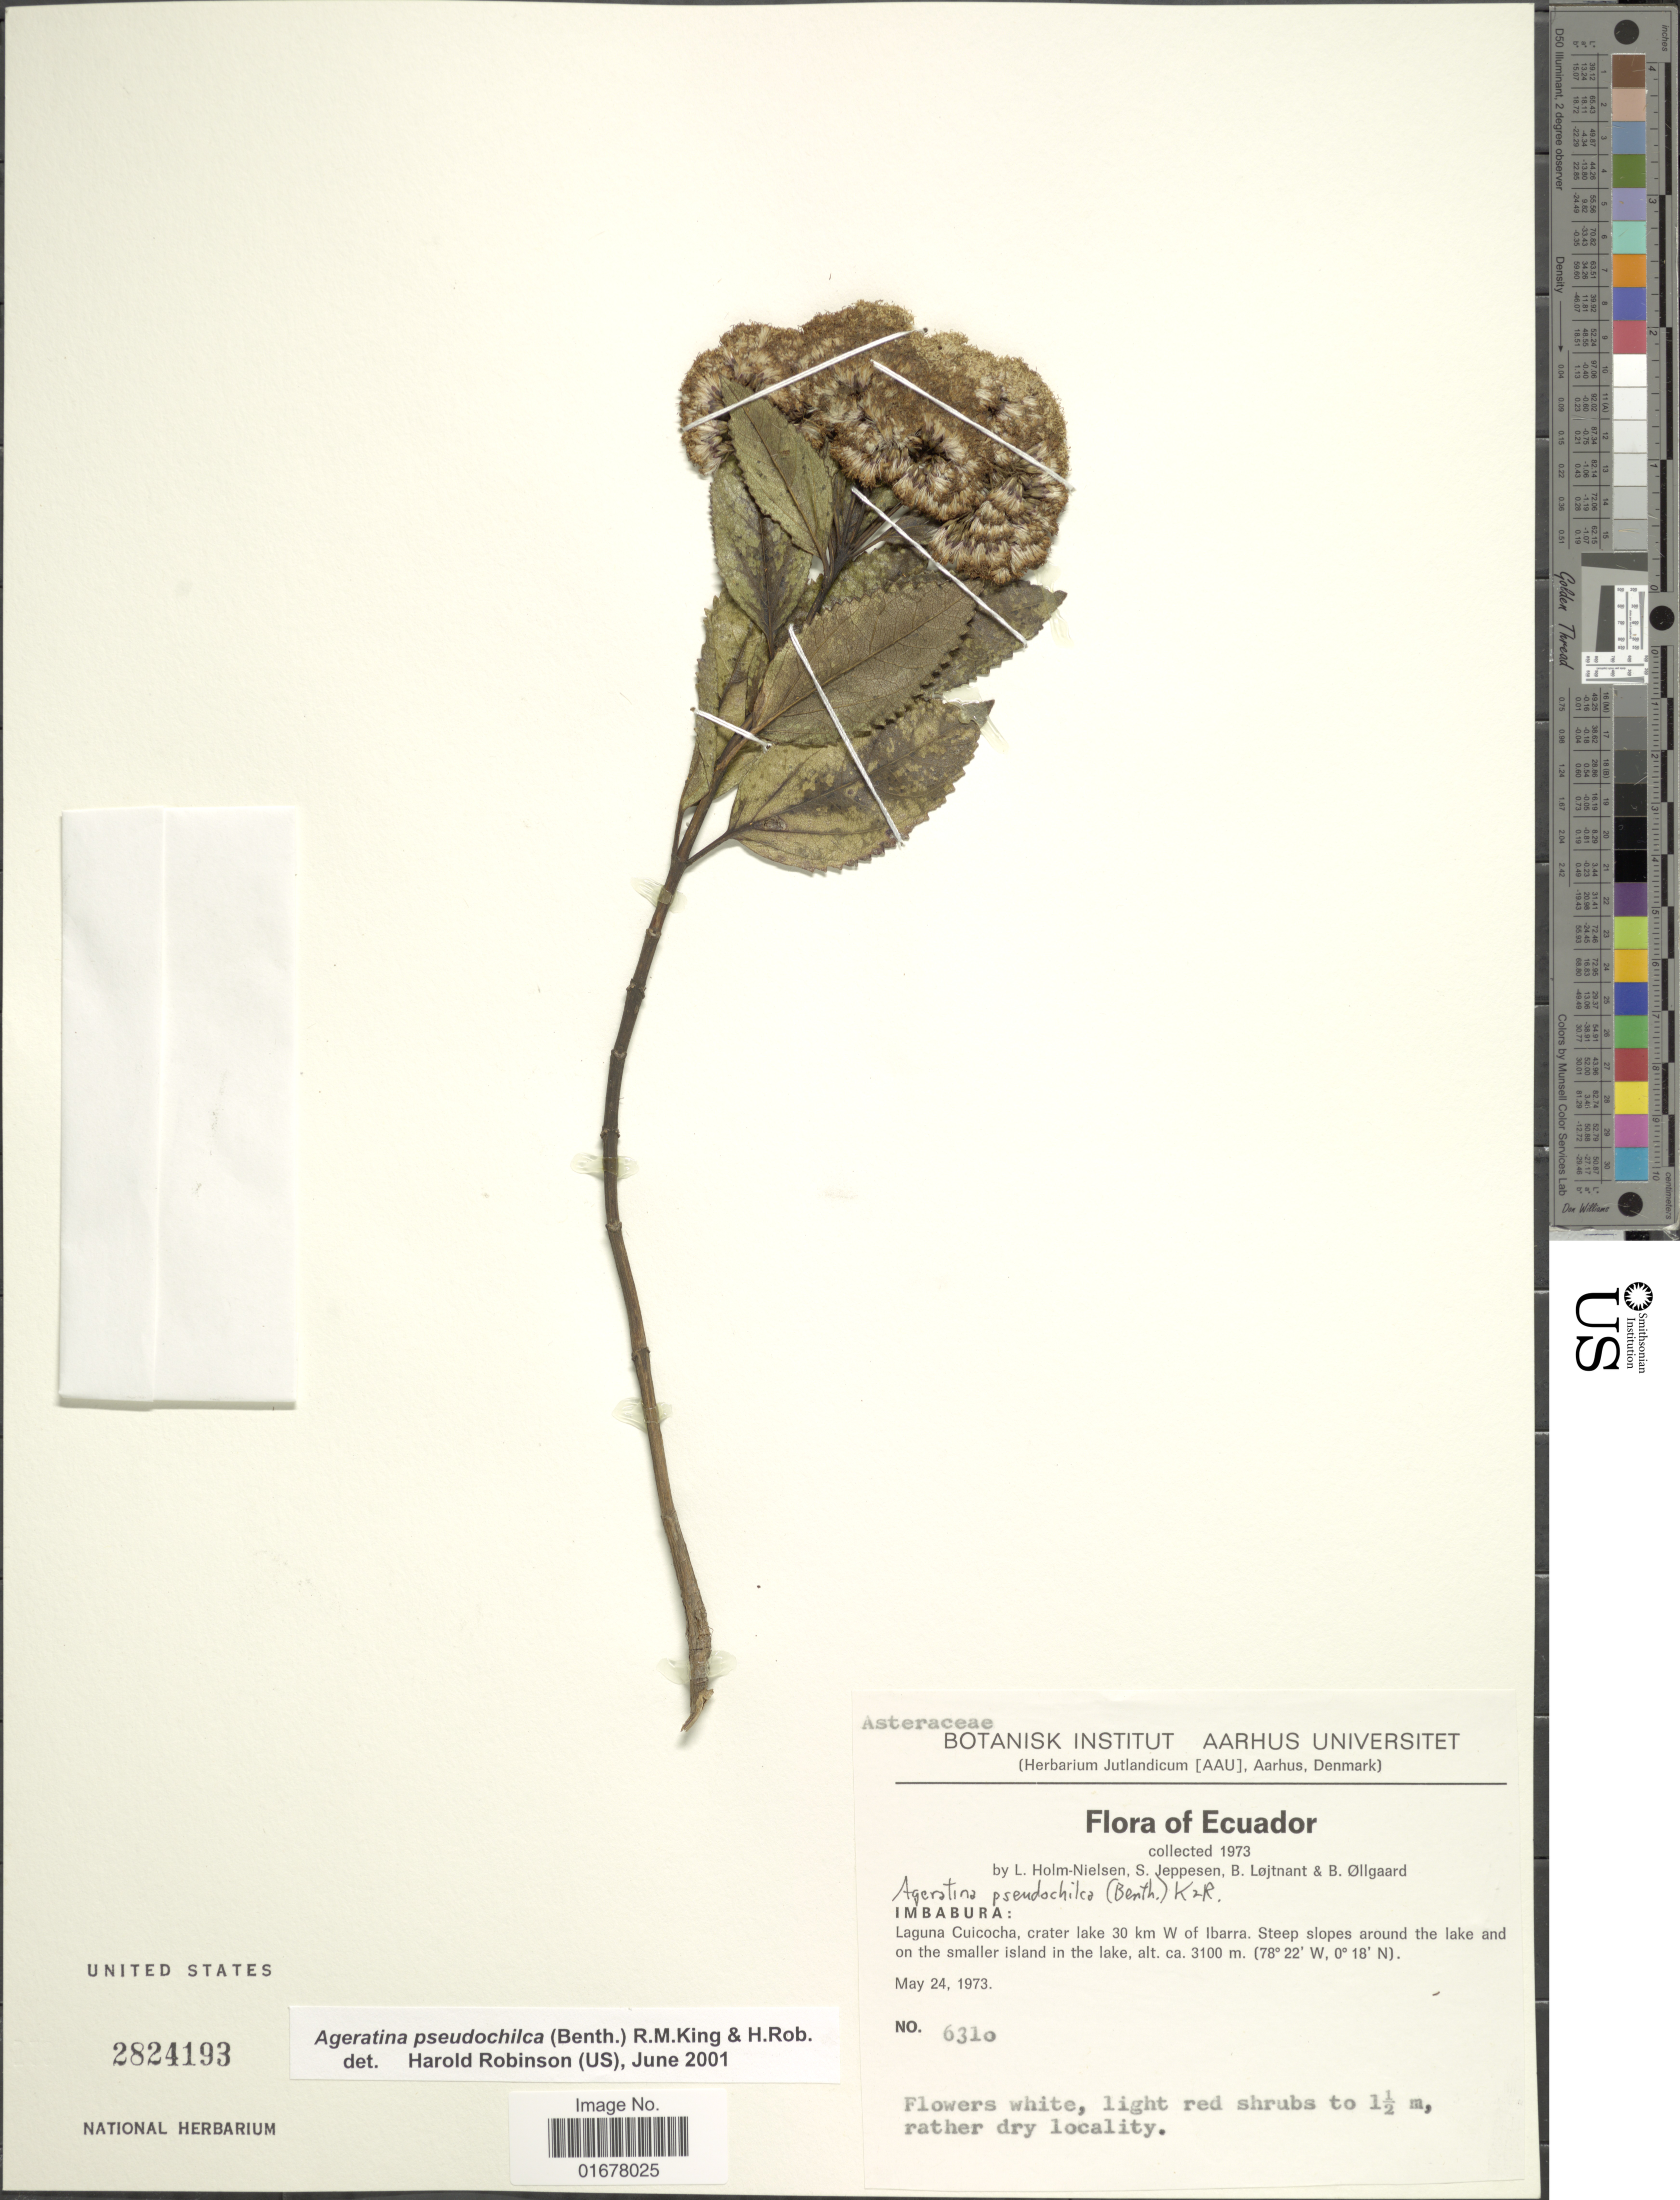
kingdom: Plantae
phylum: Tracheophyta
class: Magnoliopsida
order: Asterales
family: Asteraceae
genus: Ageratina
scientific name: Ageratina pseudochilca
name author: (Benth.) R.M. King & H. Rob.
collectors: L. B. Holm-Nielsen, S. Jeppesen, B. Löjtnant & B. Øllgaard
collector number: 6310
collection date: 1973-05-24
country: Ecuador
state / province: Imbabura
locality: Imbabura, Laguna Cuicocha, crater lake 30 km W of Ibarra, Steep slopes around the lake and on the smaller island in the lake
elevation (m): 3100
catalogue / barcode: US 2824193